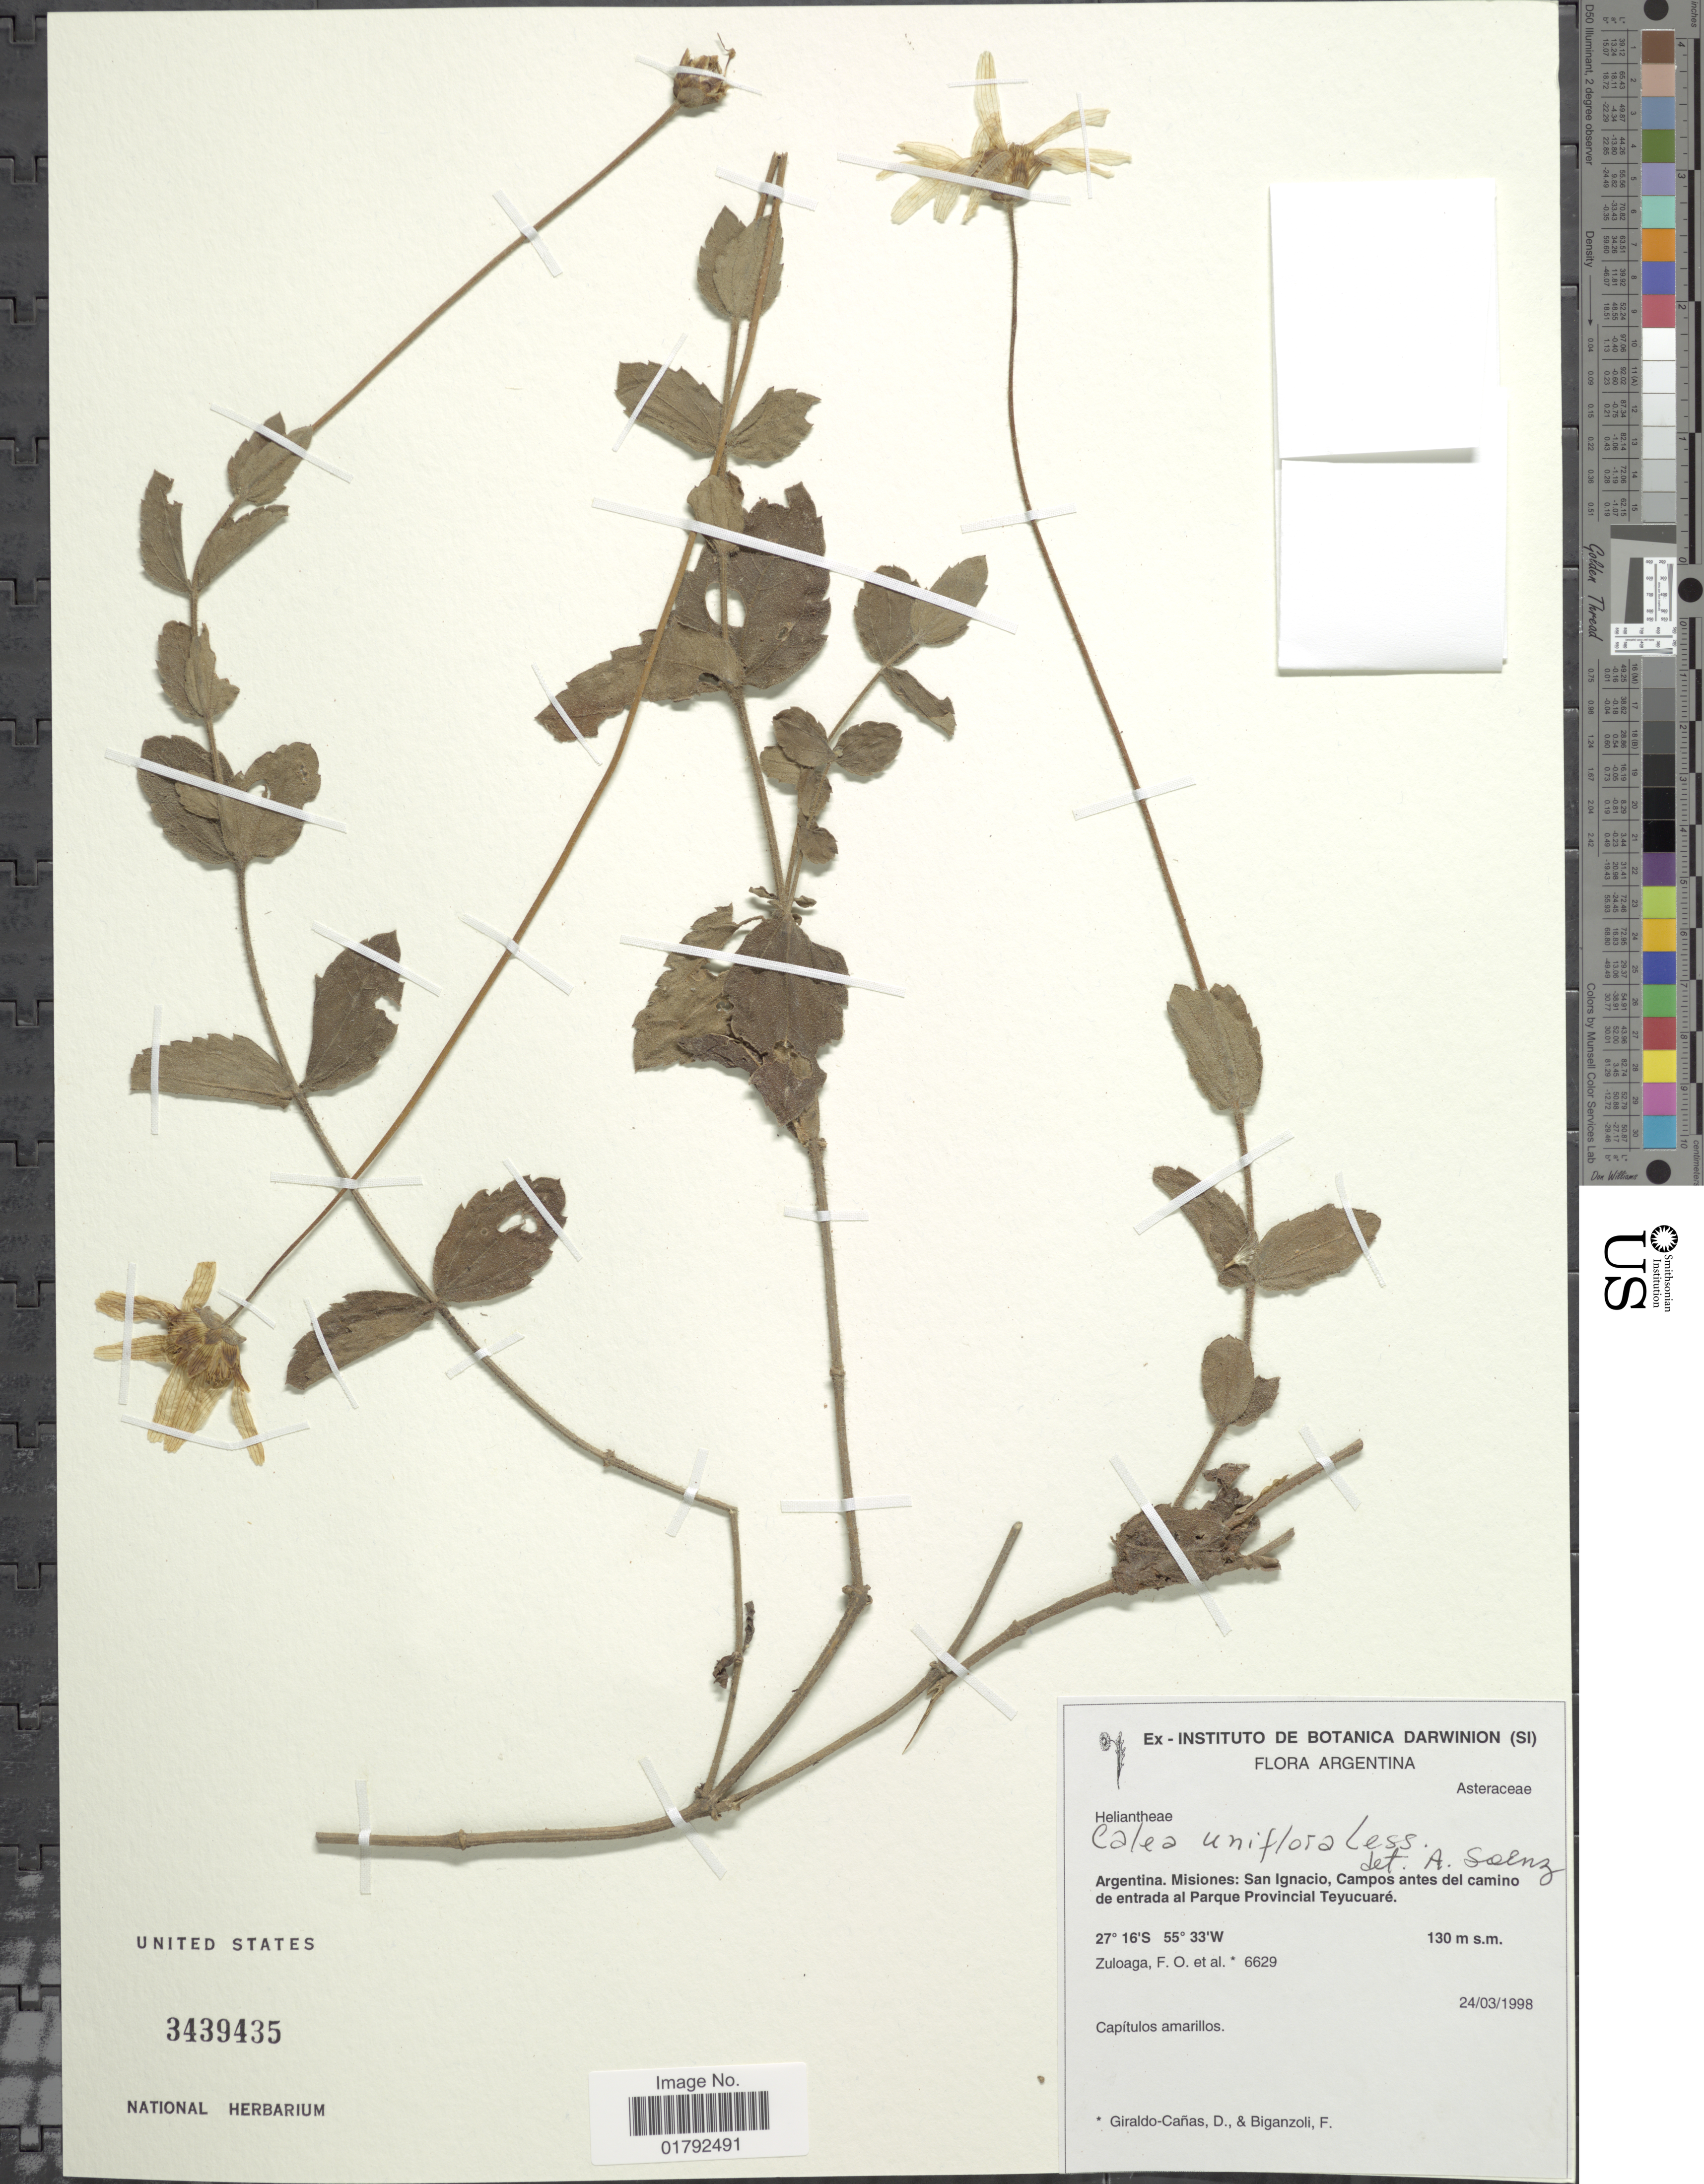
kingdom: Plantae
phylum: Tracheophyta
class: Magnoliopsida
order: Asterales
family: Asteraceae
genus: Calea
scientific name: Calea uniflora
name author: Less.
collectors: F. O. Zuloaga, D. A. Giraldo-Cañas & F. Biganzoli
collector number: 6629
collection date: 1998-03-24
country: Argentina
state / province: Misiones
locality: San Ignacio, Campos antes del camino de entrada al Parque Provincial Teyucuare.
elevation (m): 130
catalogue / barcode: US 3439435